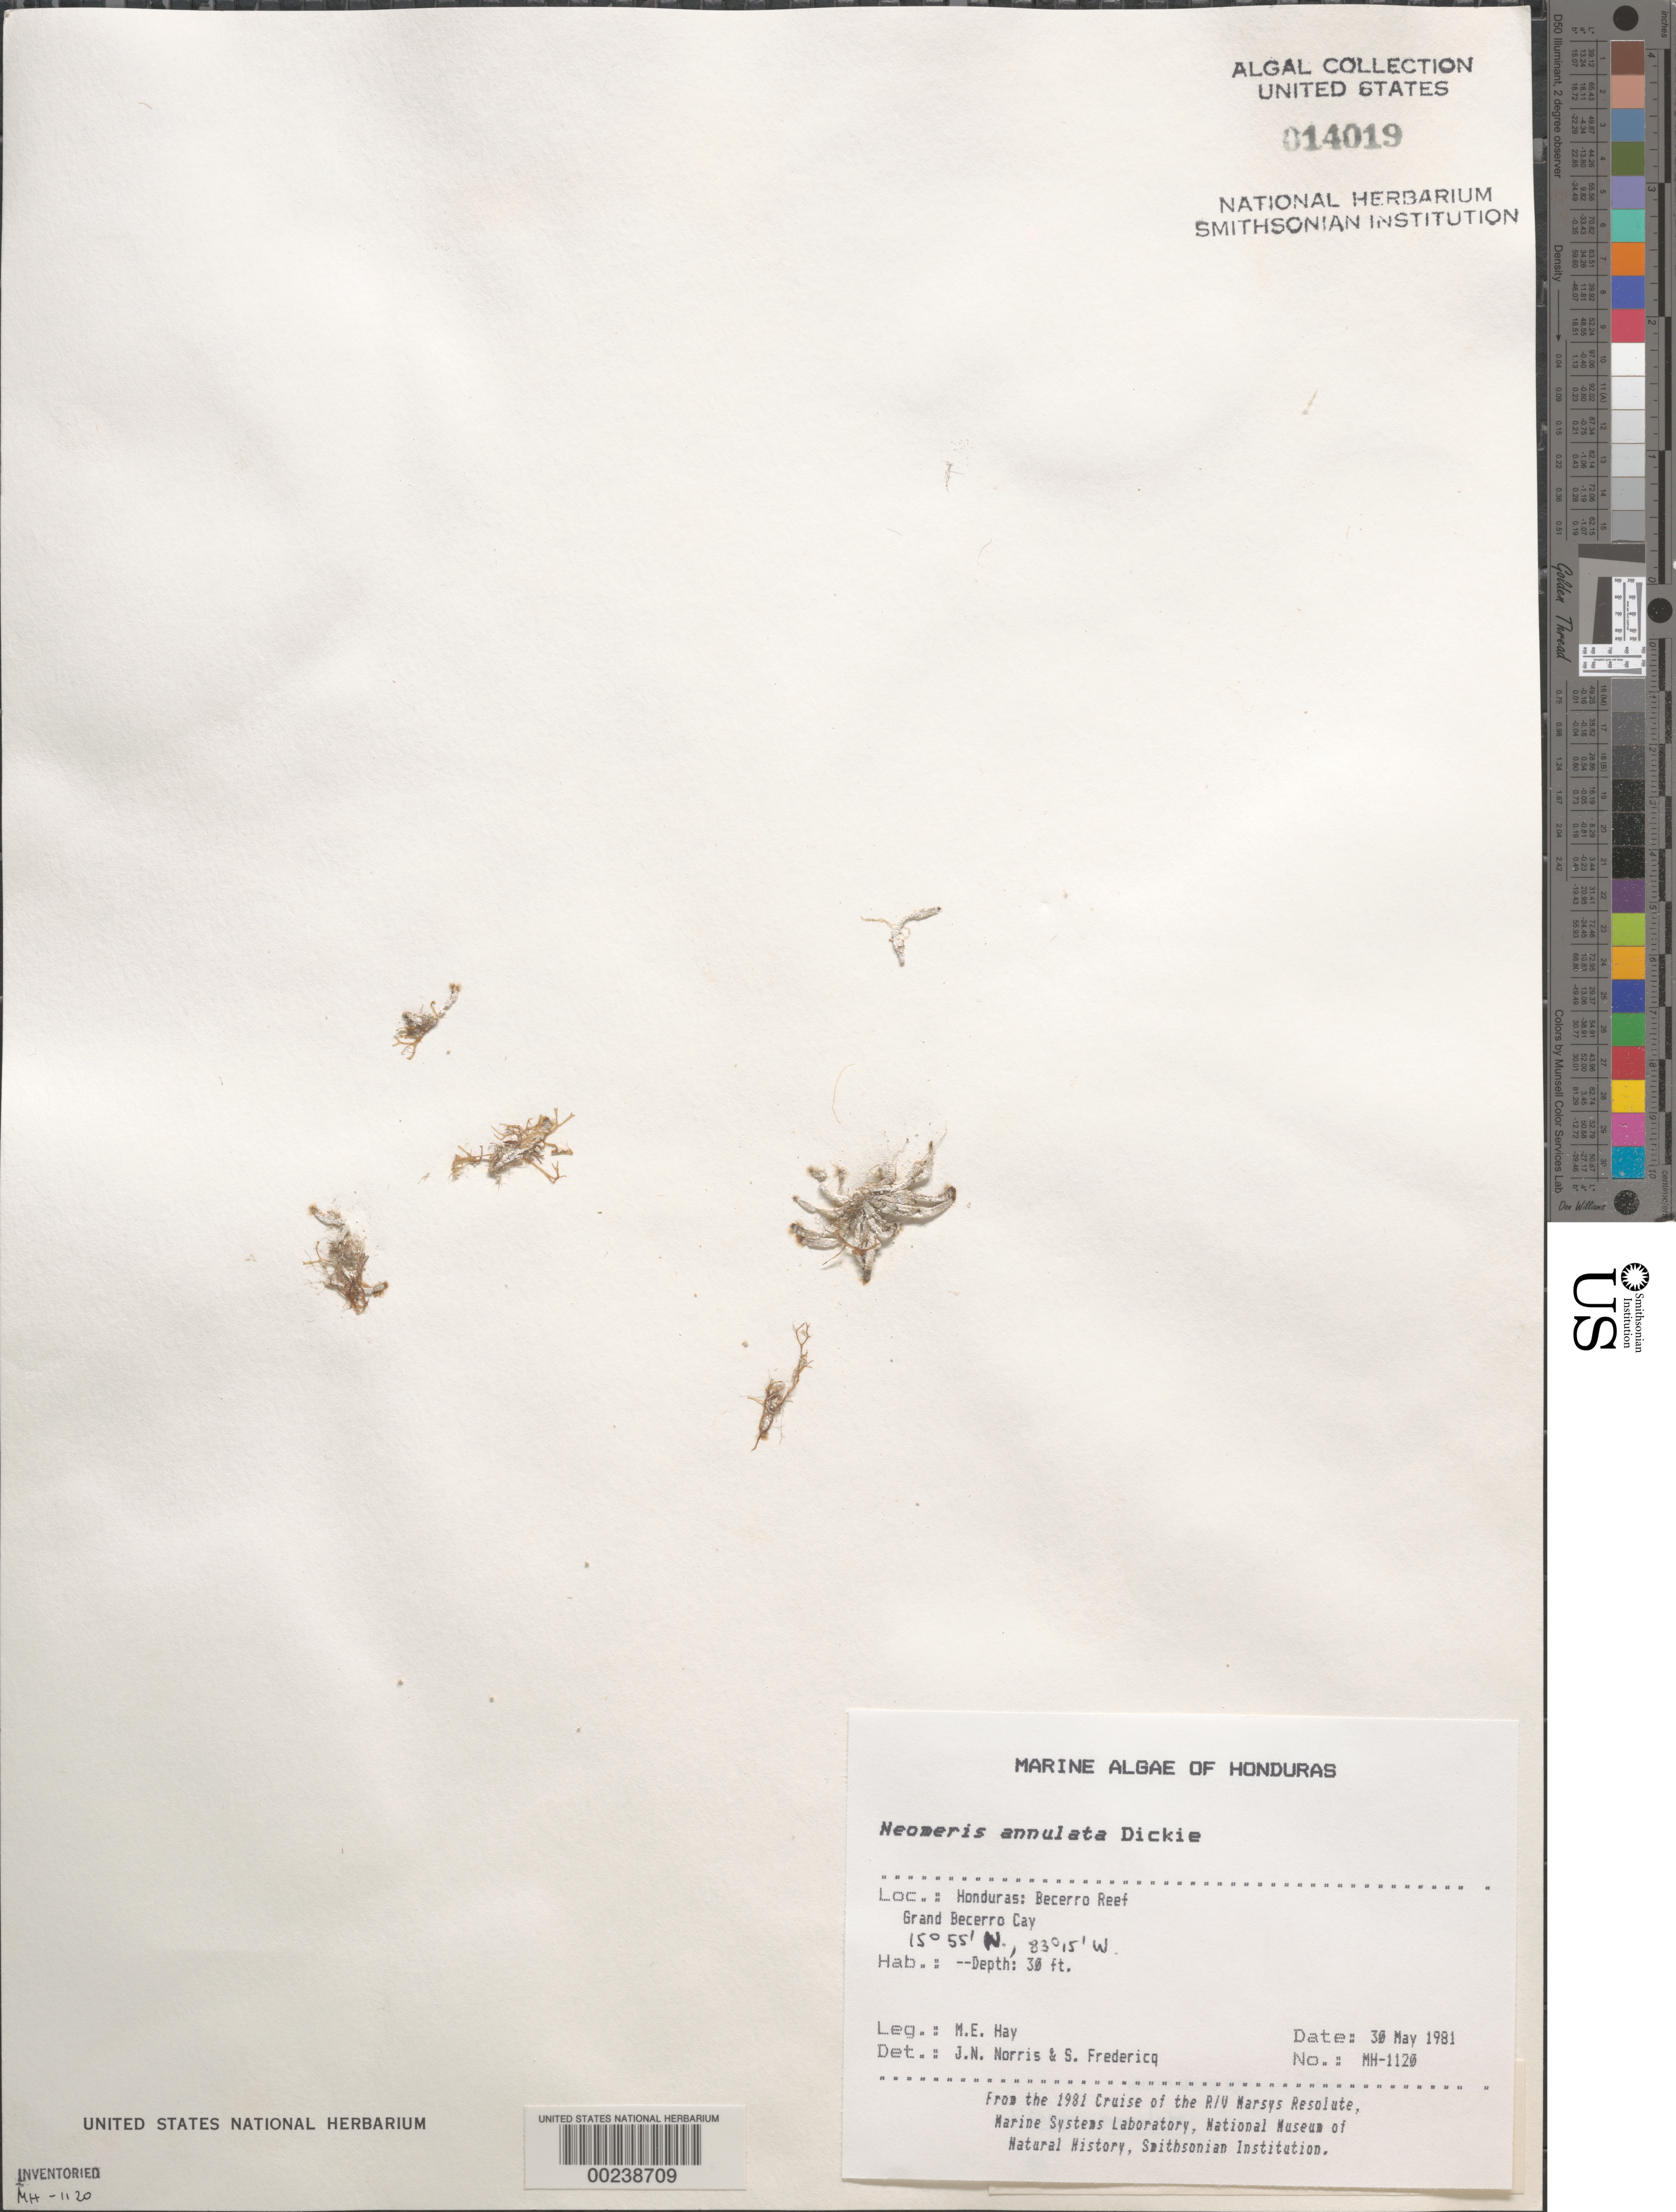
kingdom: Plantae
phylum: Chlorophyta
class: Ulvophyceae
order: Dasycladales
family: Dasycladaceae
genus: Neomeris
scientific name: Neomeris annulata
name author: Dickie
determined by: Norris, J. N.; Fredericq, S.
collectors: M. E. Hay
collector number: MEH-1120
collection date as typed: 30 May 1981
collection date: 1981-05-30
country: Honduras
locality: Becerro reef, grand becerro cay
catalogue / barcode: US 14019